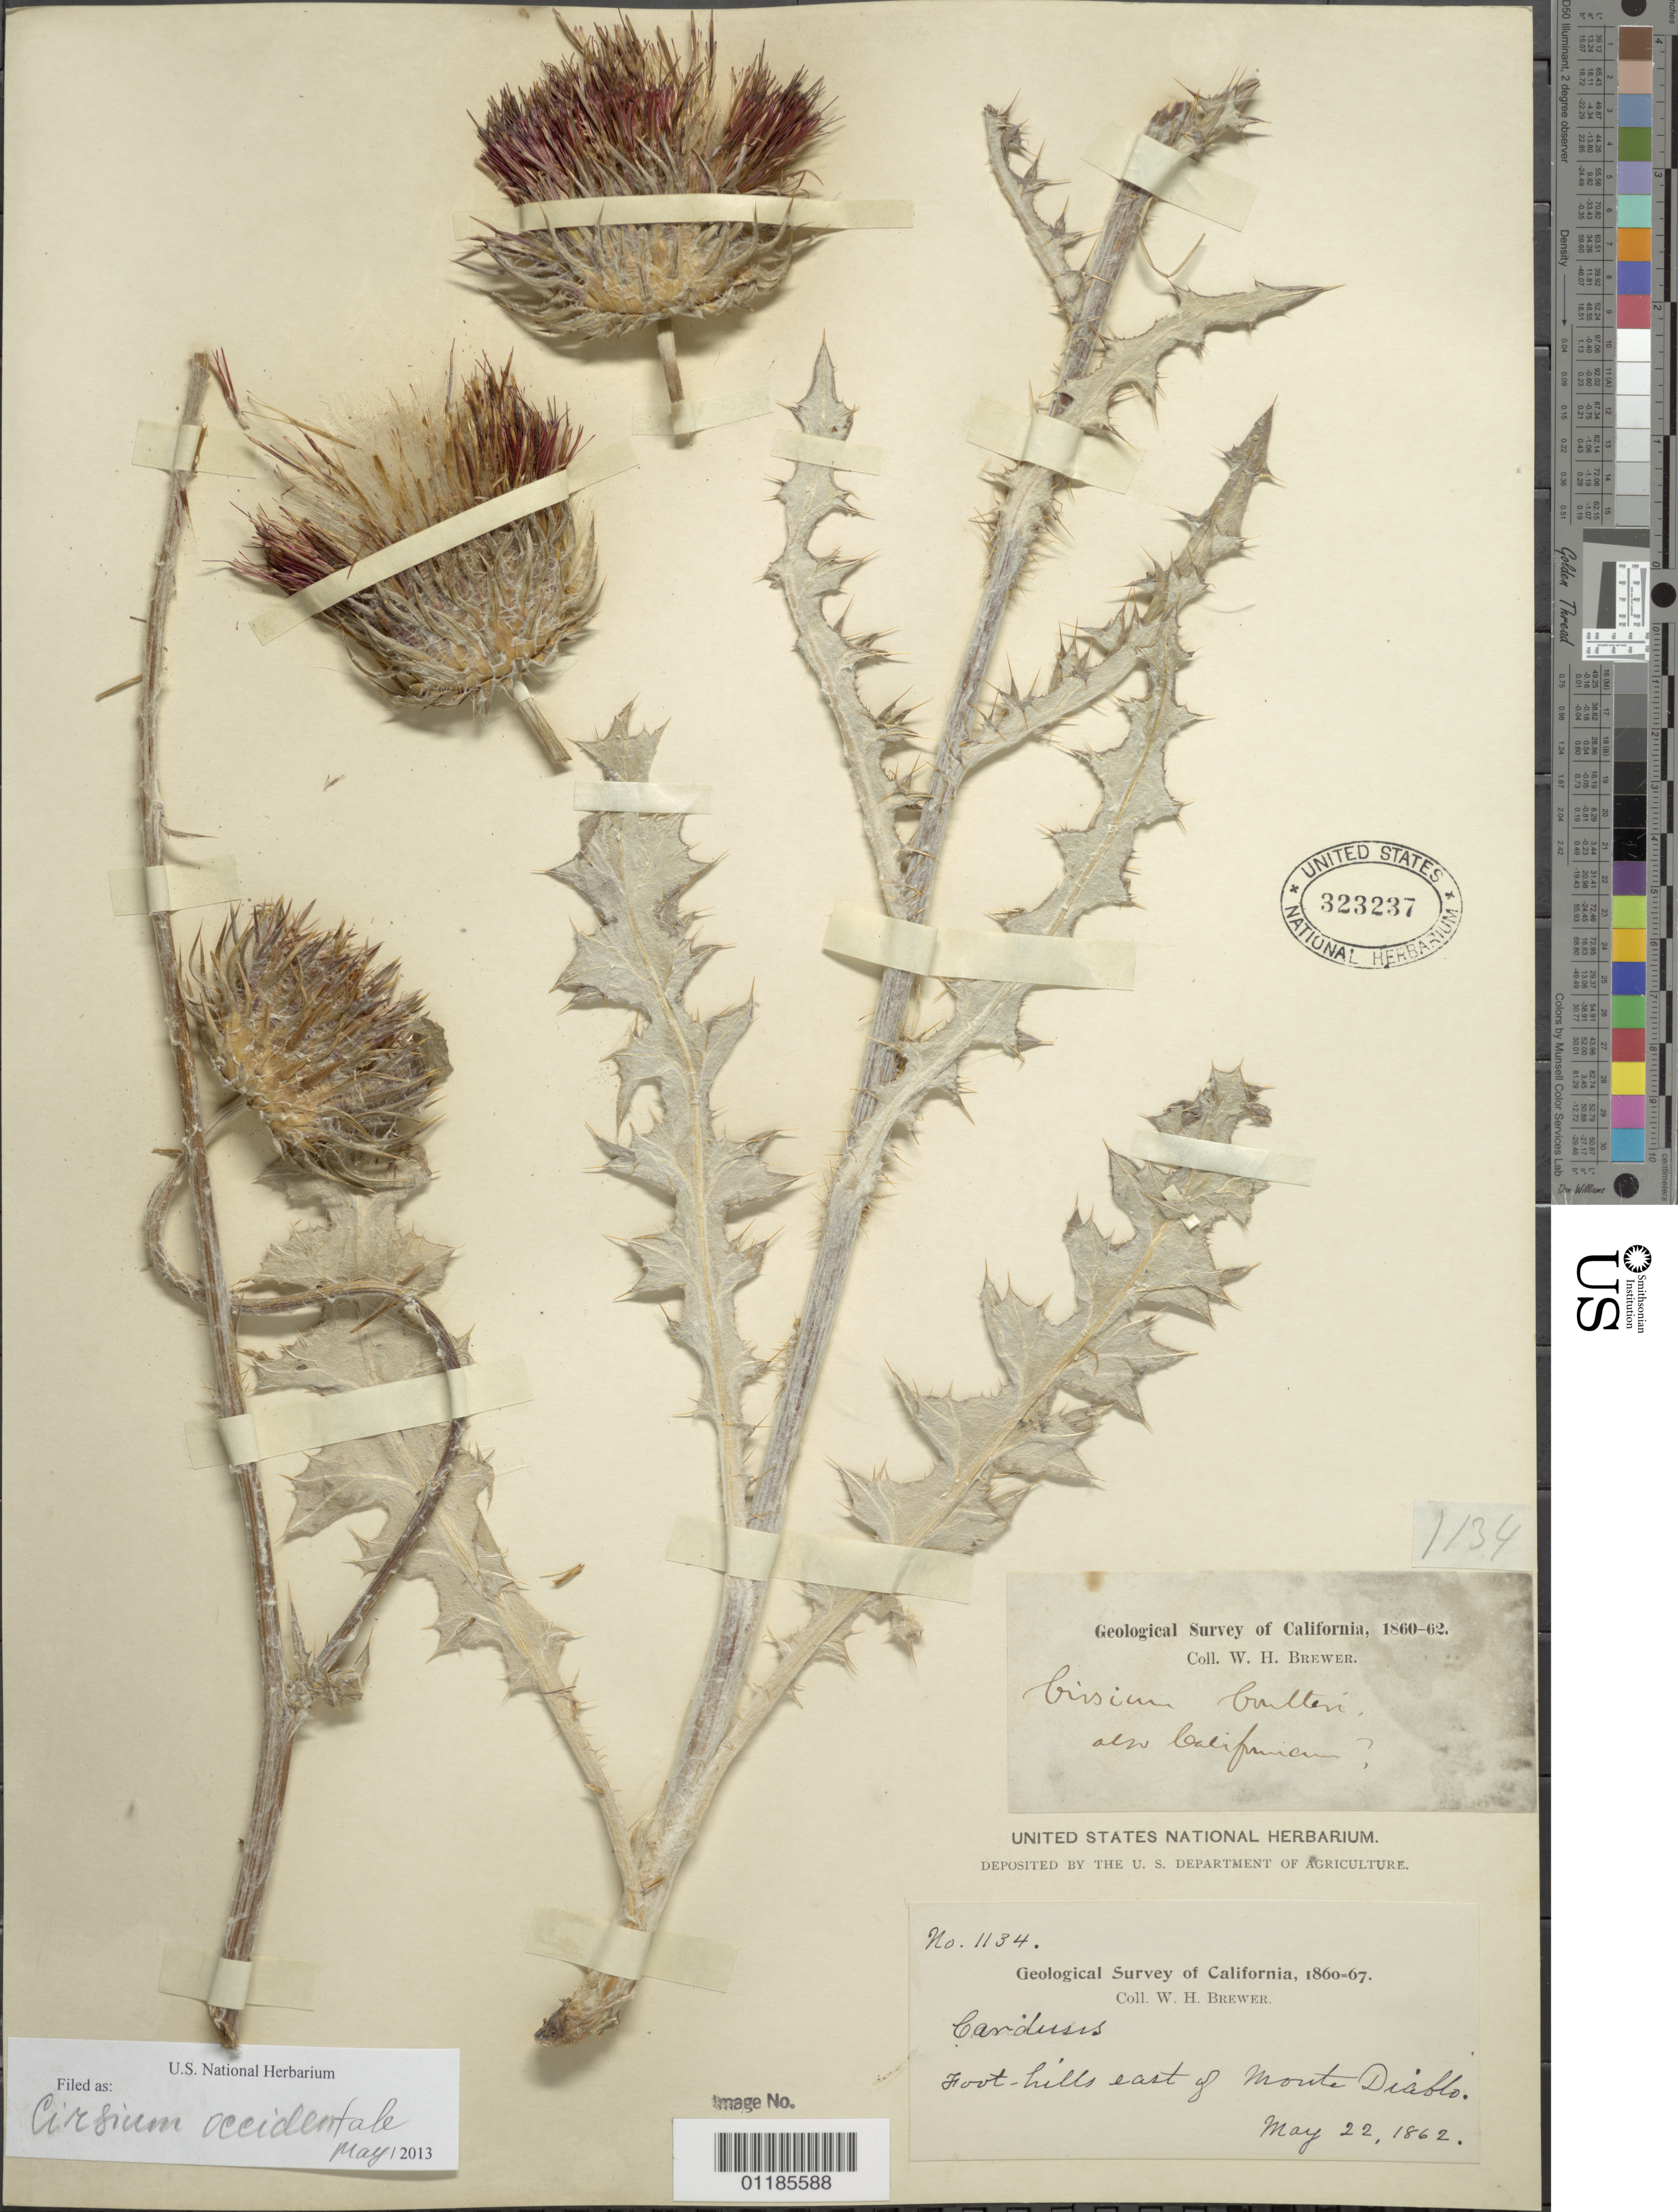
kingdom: Plantae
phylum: Tracheophyta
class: Magnoliopsida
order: Asterales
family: Asteraceae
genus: Cirsium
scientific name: Cirsium occidentale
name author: (Nutt.) Jeps.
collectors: W. H. Brewer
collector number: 1134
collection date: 1862-05-22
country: United States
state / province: California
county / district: Contra Costa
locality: Foot hills, east of Monte Diablo.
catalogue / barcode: US 323237